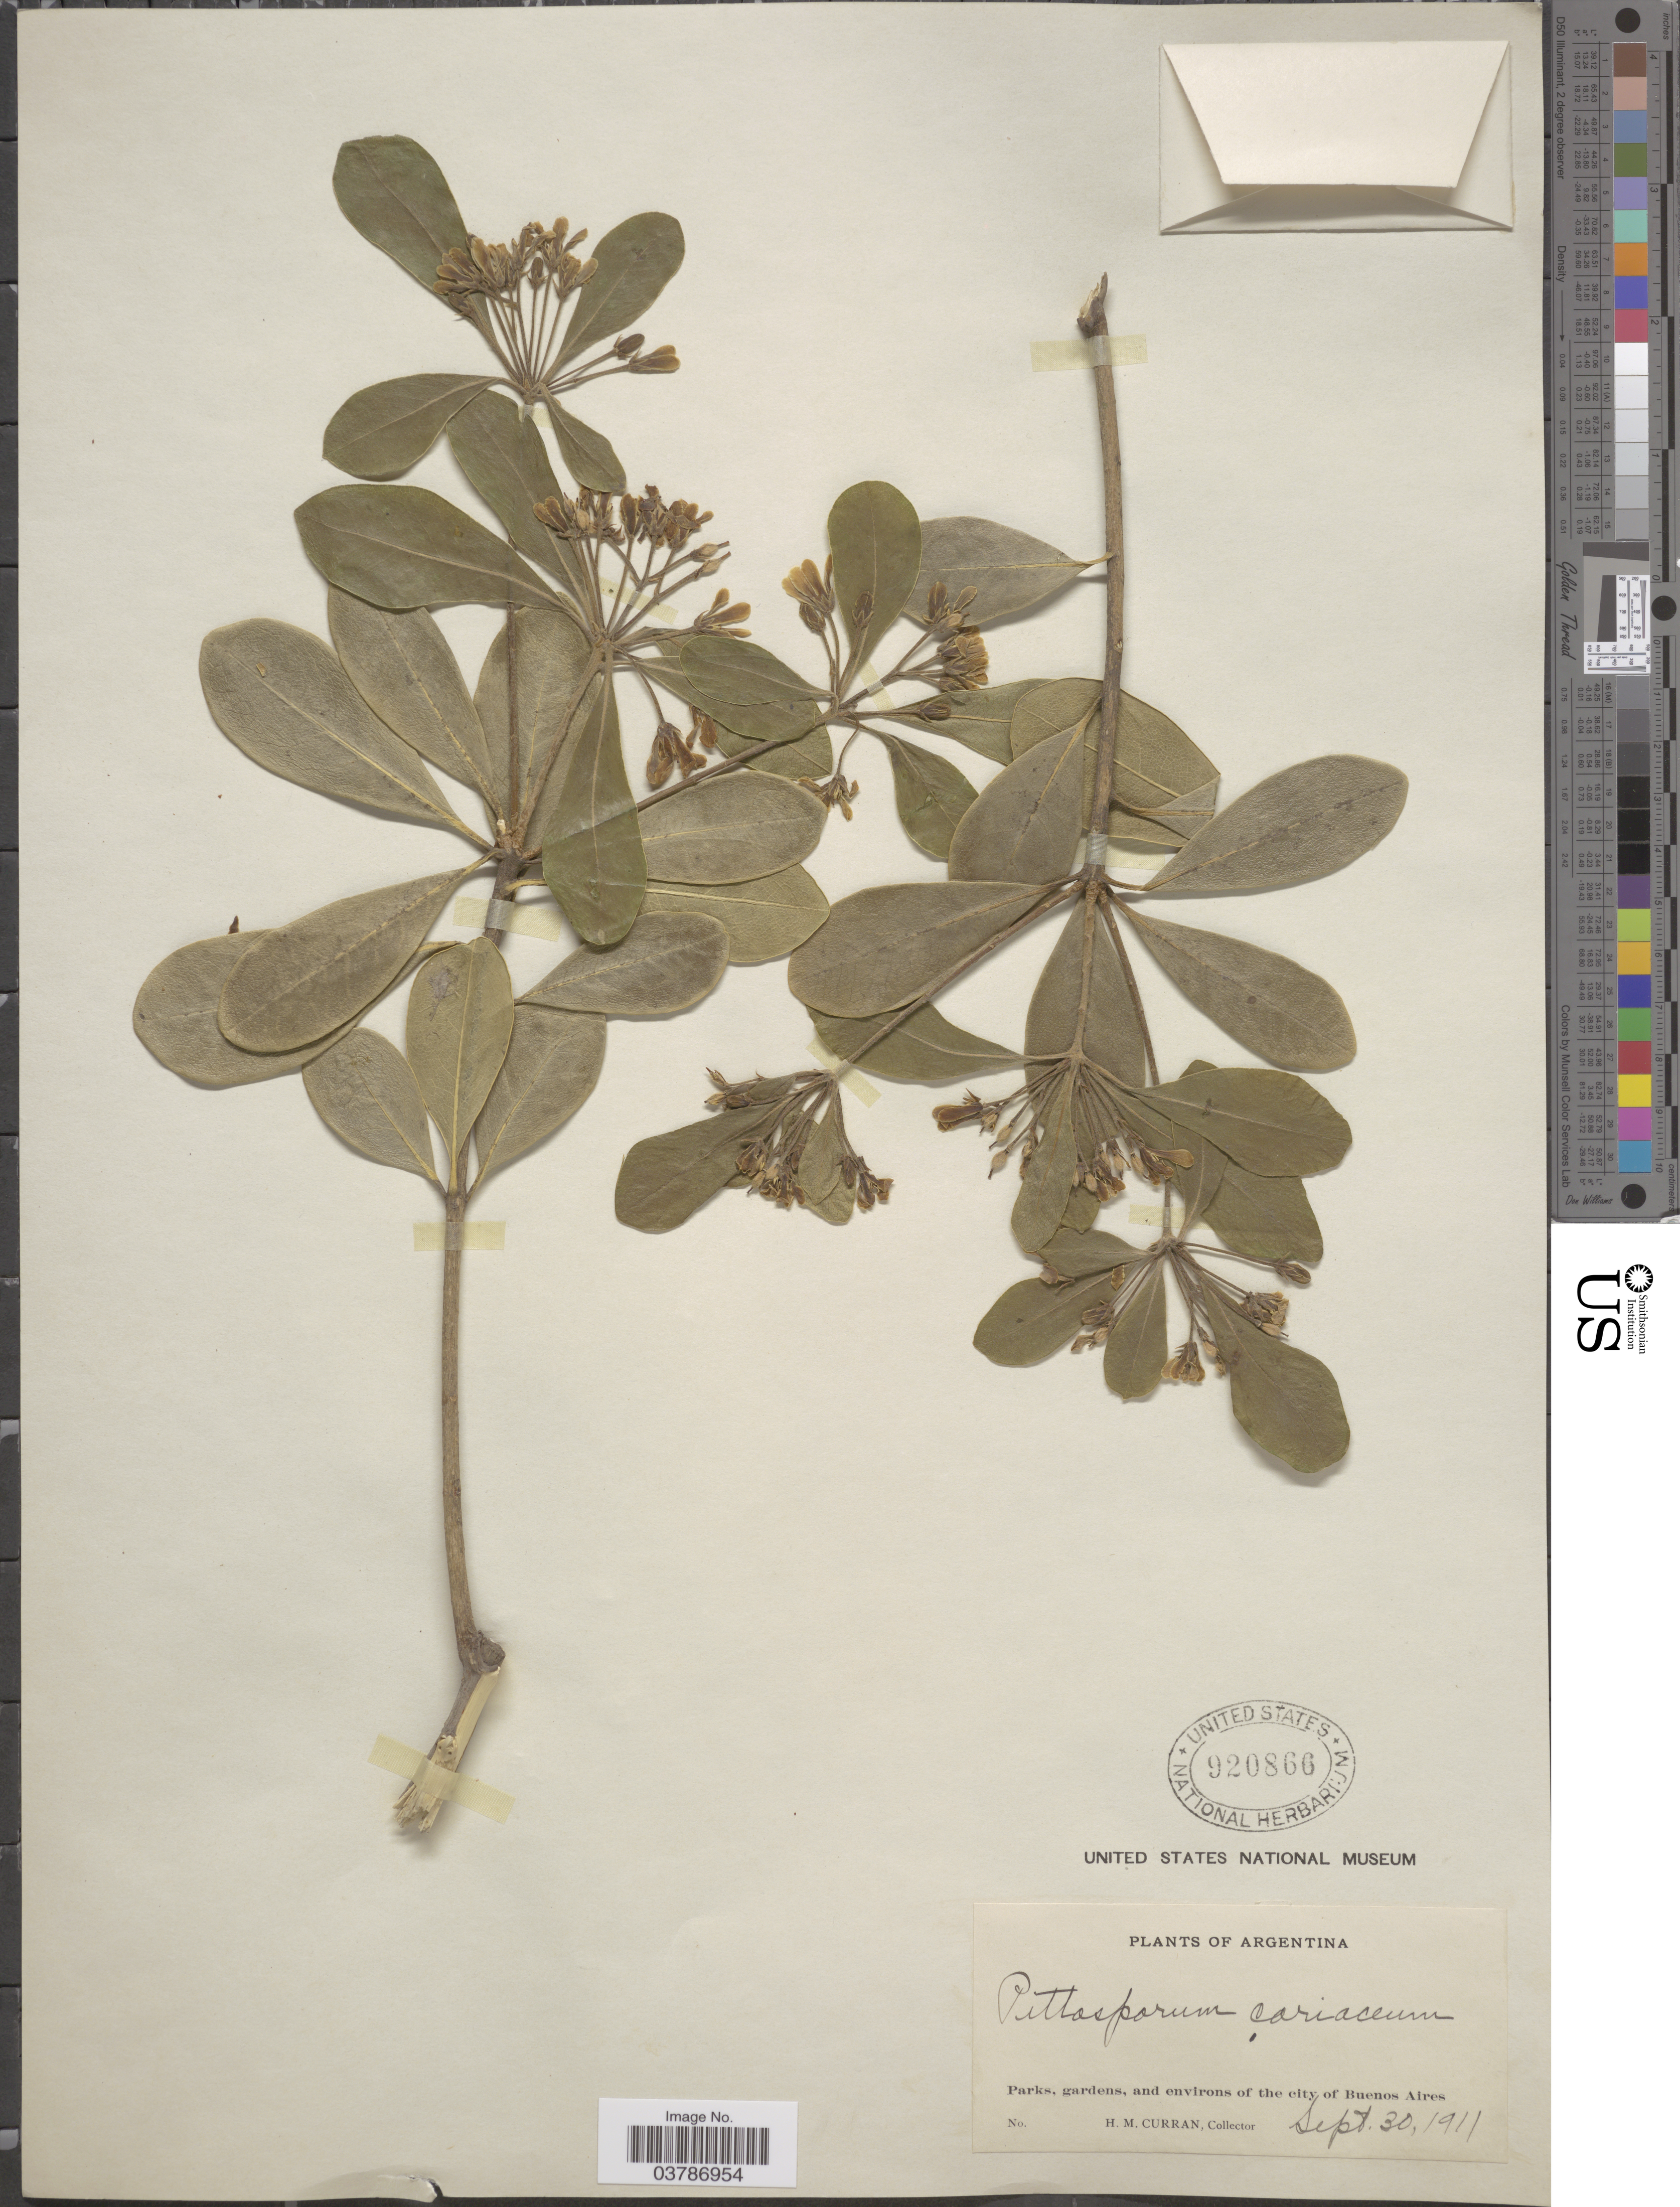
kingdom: Plantae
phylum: Tracheophyta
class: Magnoliopsida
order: Apiales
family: Pittosporaceae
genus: Pittosporum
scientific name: Pittosporum coriaceum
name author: (Dryand.)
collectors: H. M. Curran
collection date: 1911-09-30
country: Argentina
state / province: Buenos Aires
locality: Parks, gardens, and environs of the city of Buenos Aires.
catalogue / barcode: US 920866